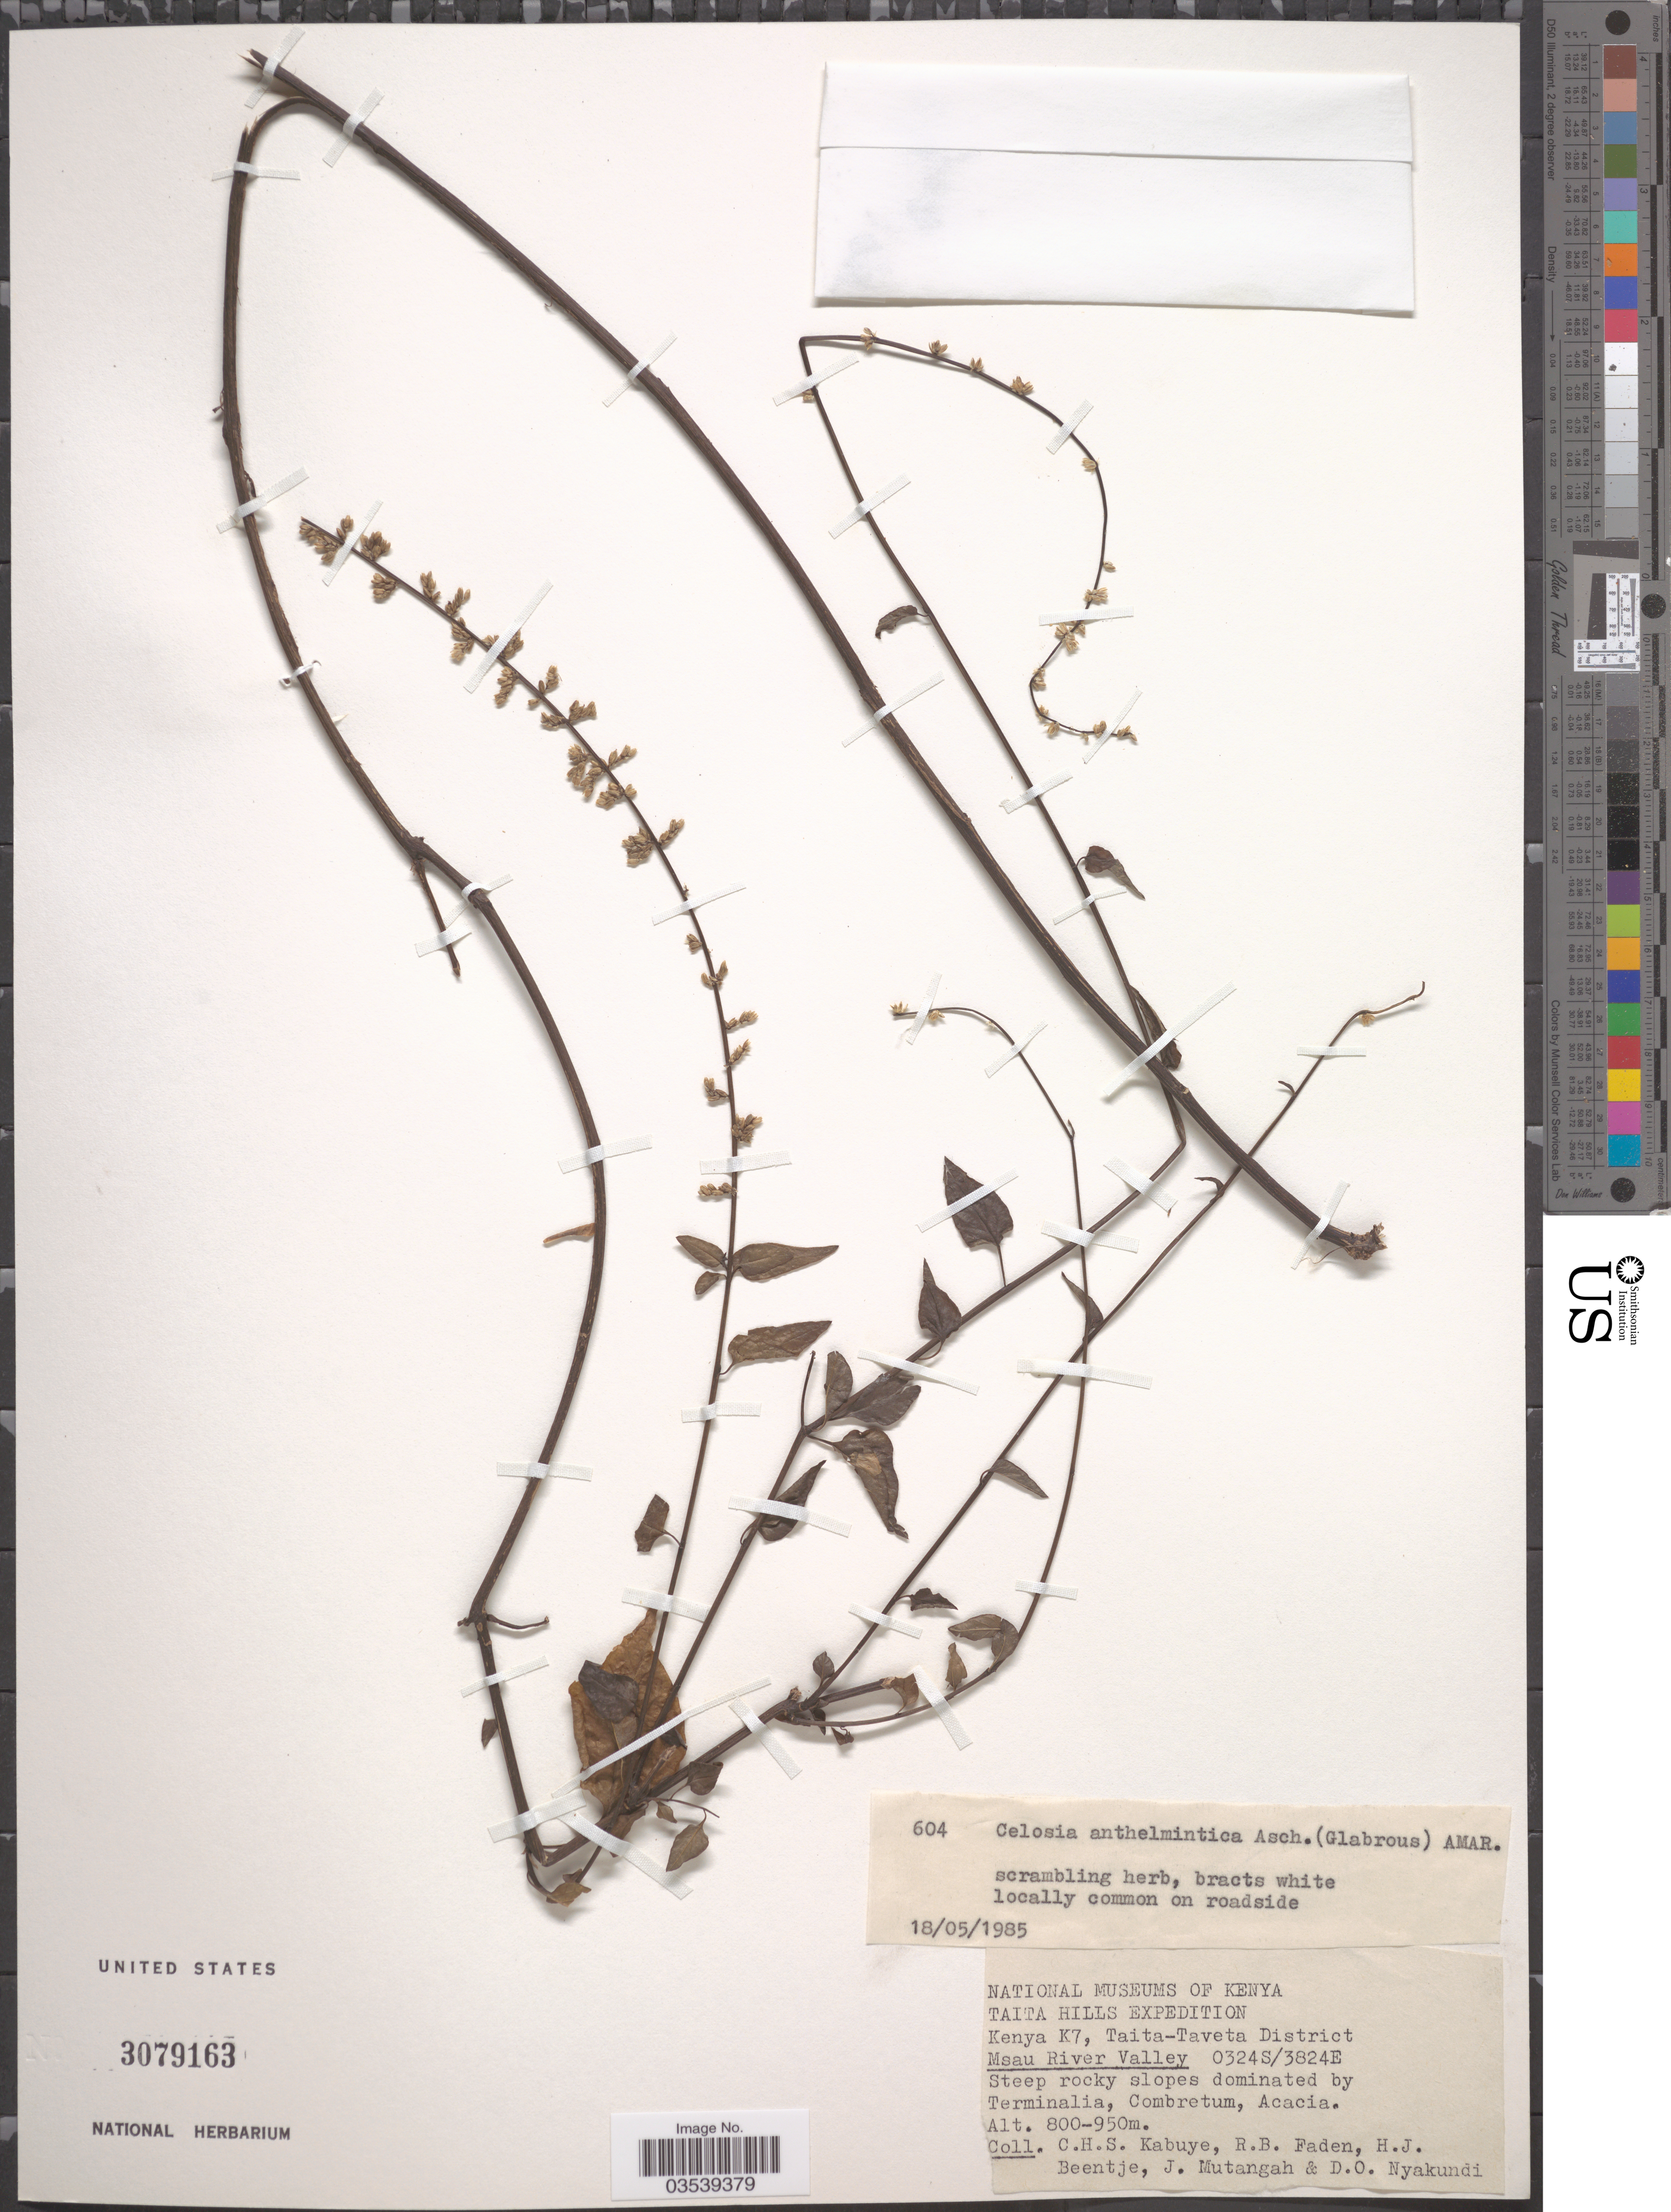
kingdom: Plantae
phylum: Tracheophyta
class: Magnoliopsida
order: Caryophyllales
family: Amaranthaceae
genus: Celosia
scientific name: Celosia anthelminthica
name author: Aschers.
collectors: C. Kabuye, R. B. Faden, H. J. Beentje, J. Mutangah & D. Nyakundi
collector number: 604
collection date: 1985-05-18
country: Kenya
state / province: Taita Taveta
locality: Taita Hills. Kenya K7, Taita-Taveta District, Msau River Valley.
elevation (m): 800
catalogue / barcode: US 3079163